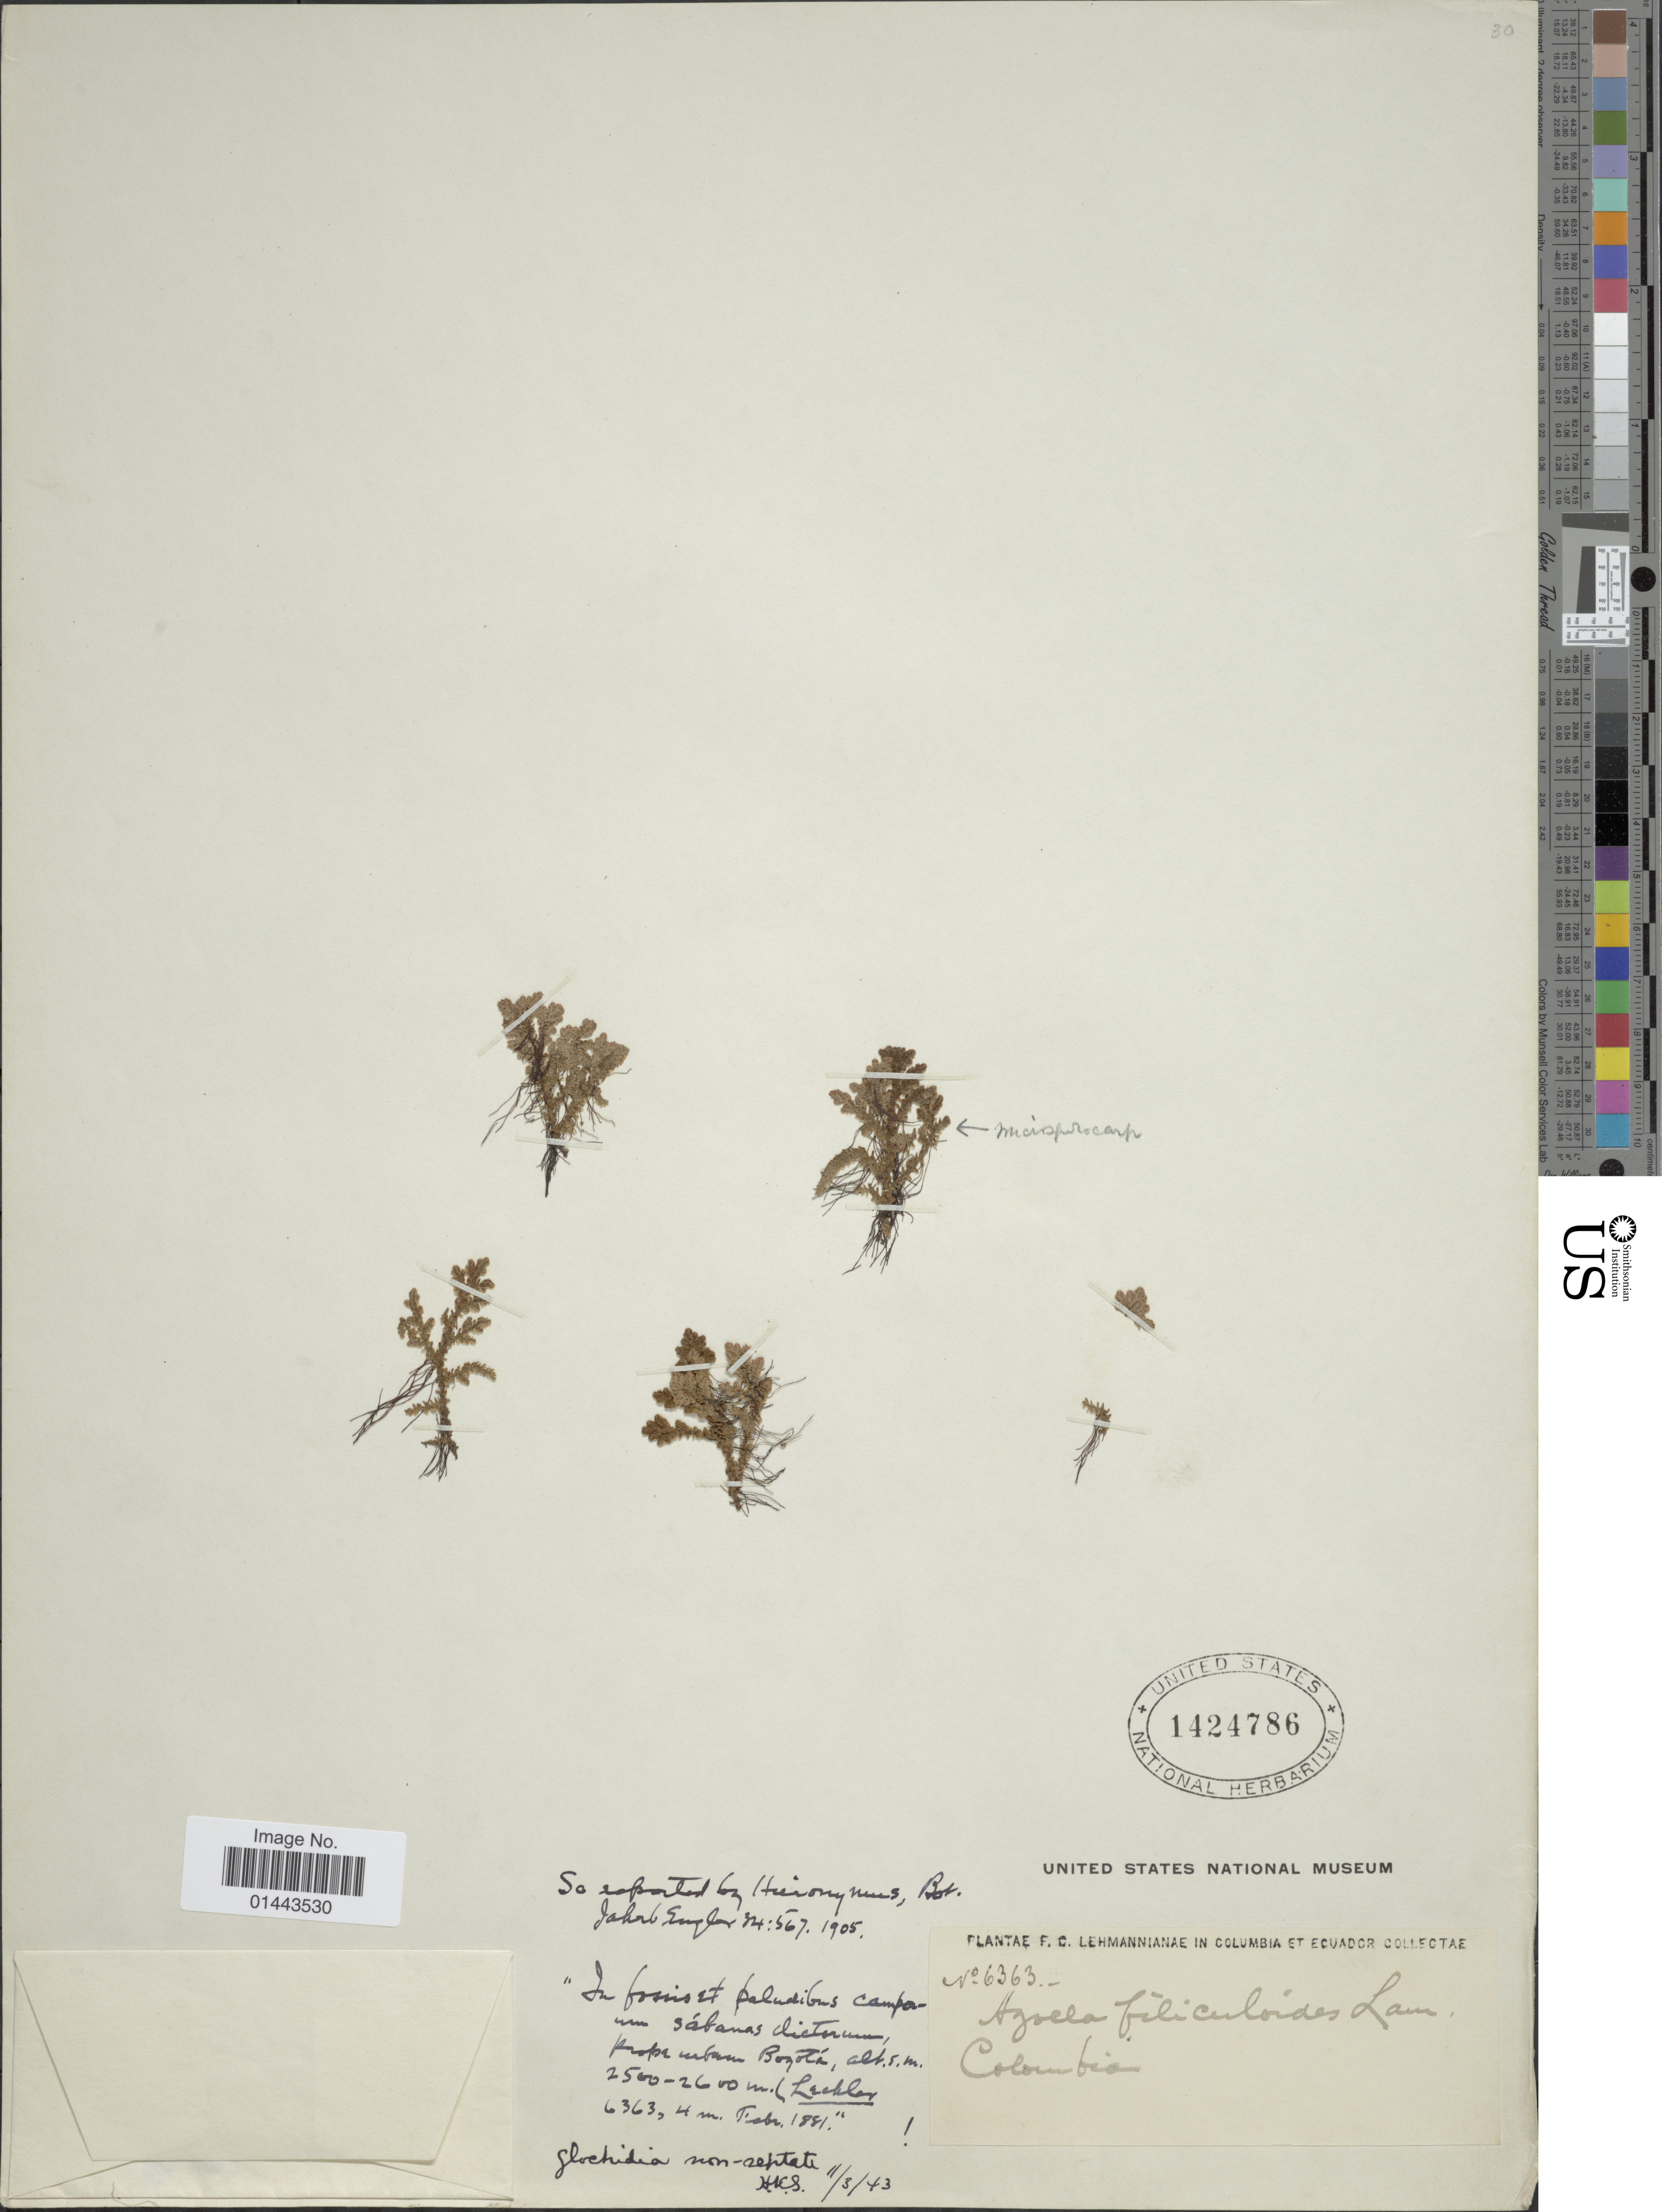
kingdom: Plantae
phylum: Tracheophyta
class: Polypodiopsida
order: Salviniales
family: Salviniaceae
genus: Azolla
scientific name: Azolla filiculoides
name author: Lam.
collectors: F. Lehman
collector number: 6363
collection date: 1881-02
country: Colombia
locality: In fossis et paludibus campaun sabanas dictorum prope urban Bogota. [interpreted]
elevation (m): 2500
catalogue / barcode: US 1424786